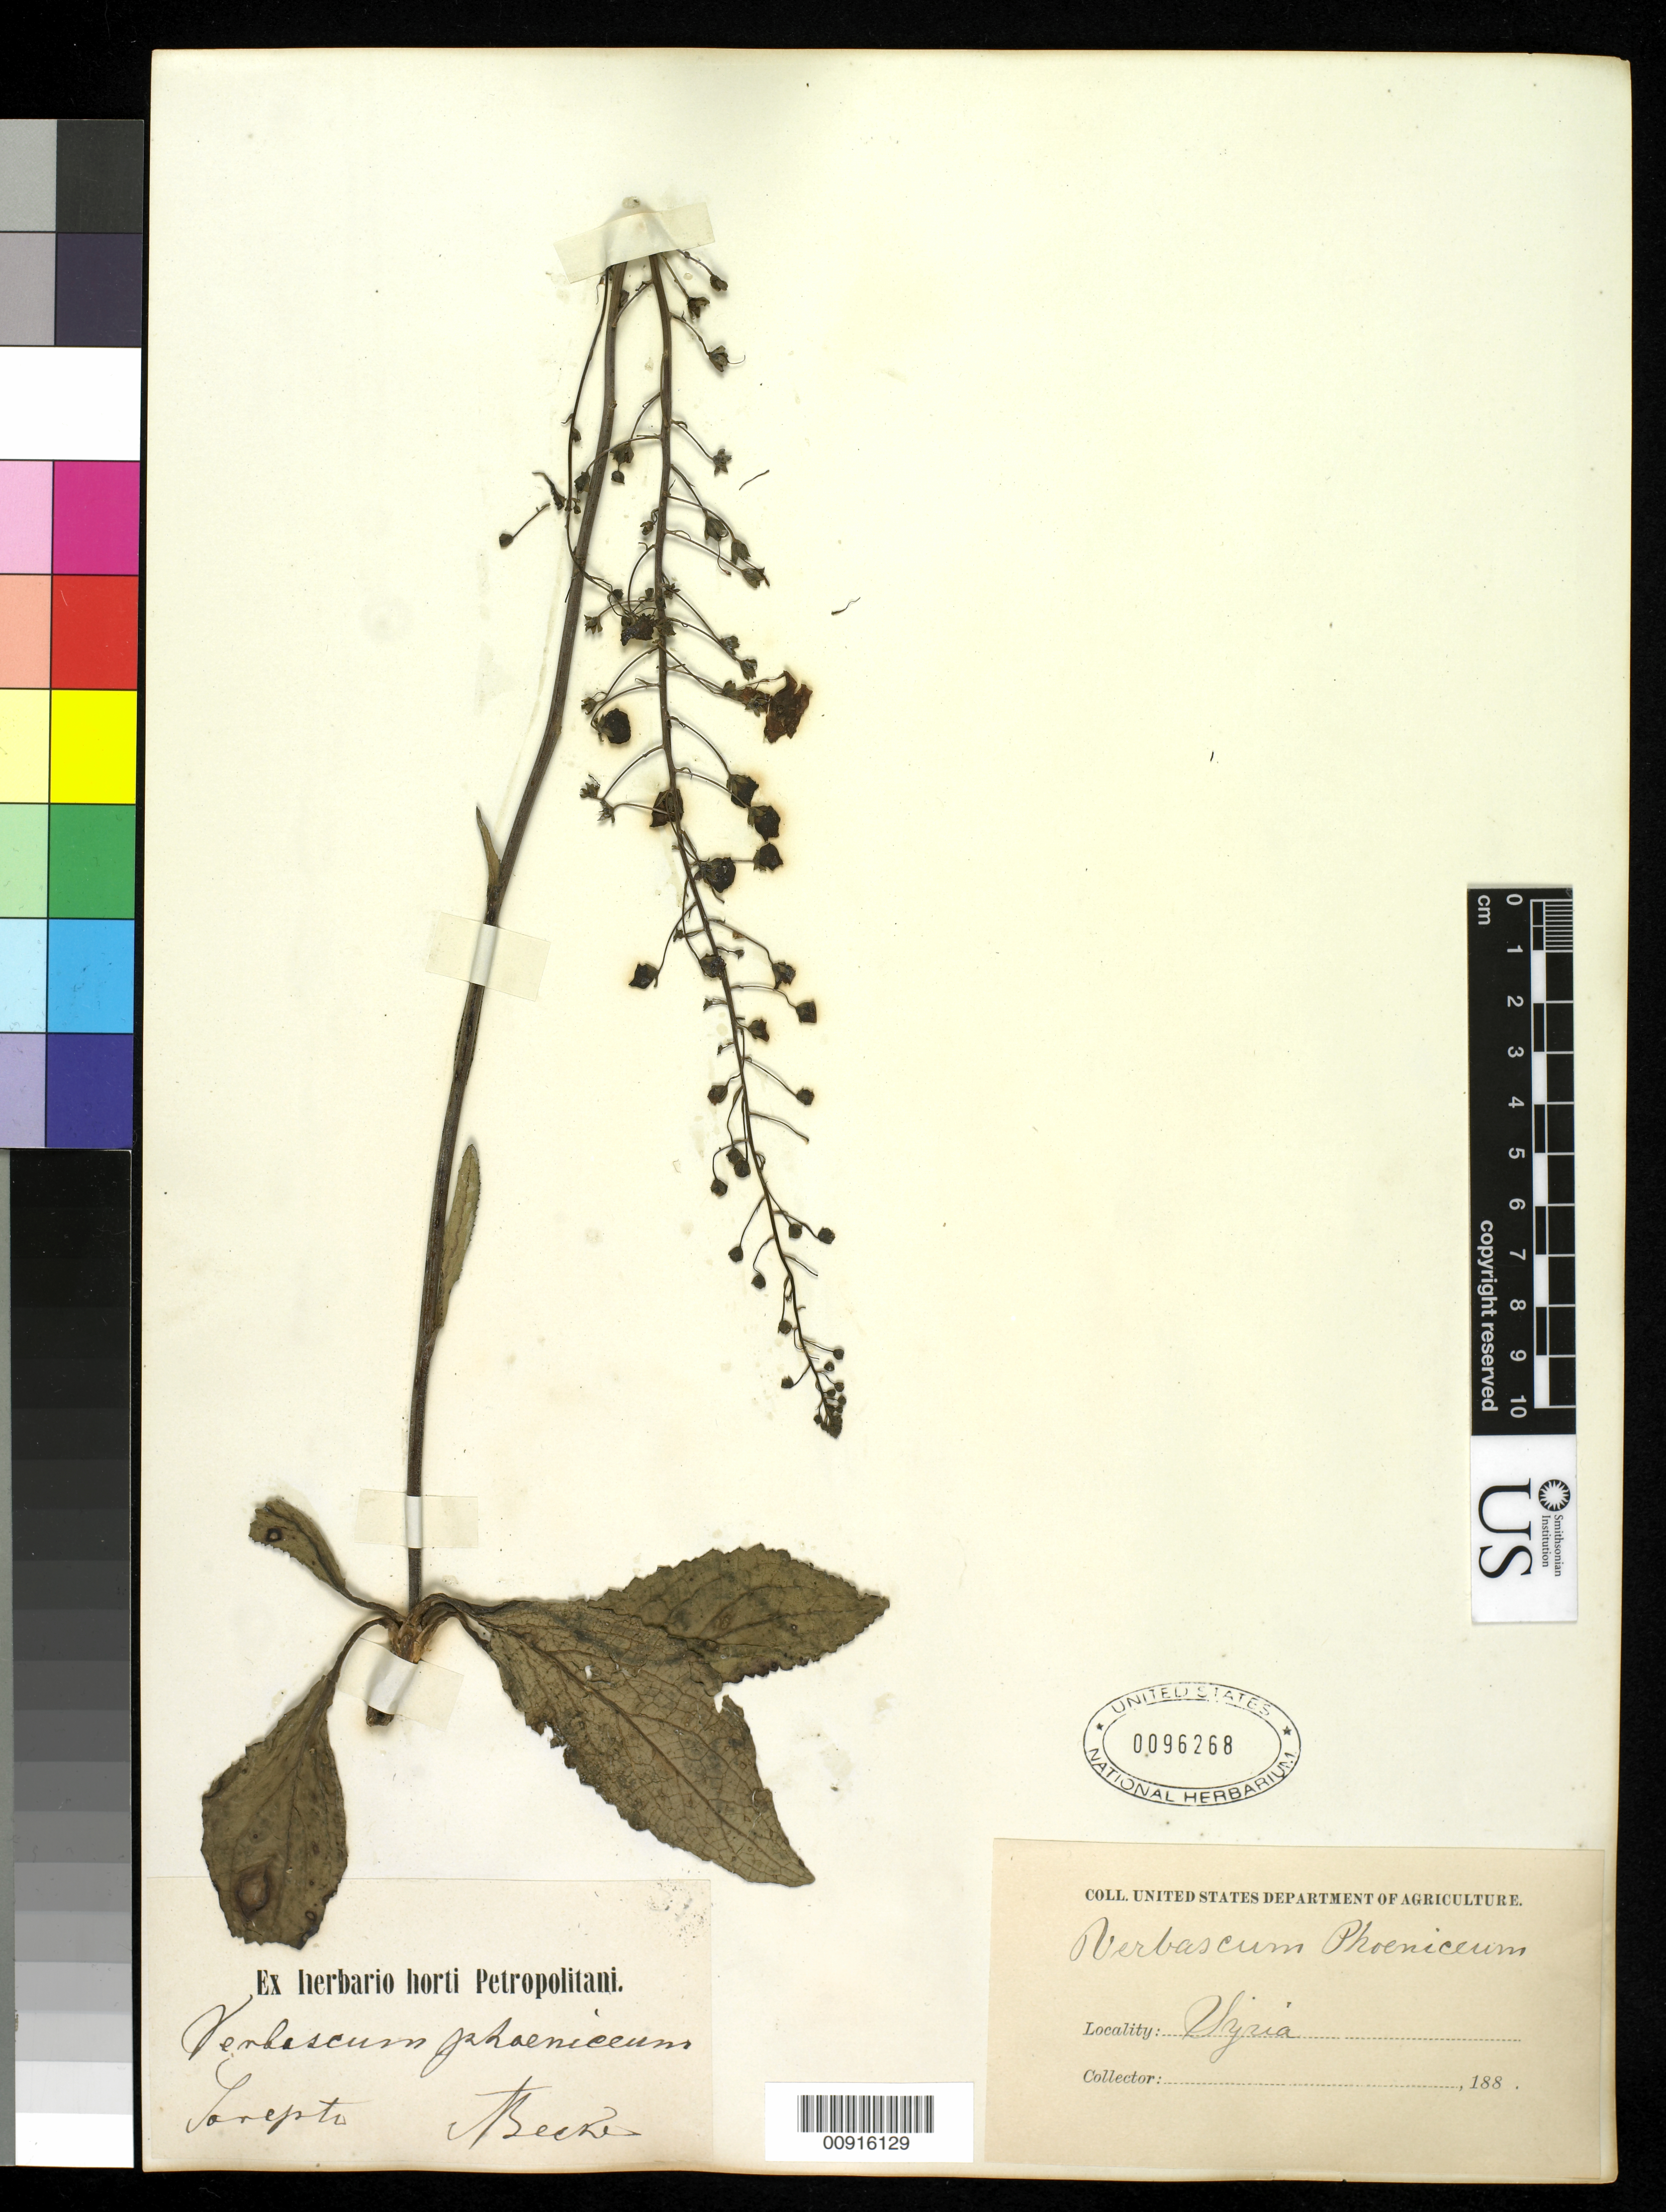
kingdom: Plantae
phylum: Tracheophyta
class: Magnoliopsida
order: Lamiales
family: Scrophulariaceae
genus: Verbascum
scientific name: Verbascum phoeniceum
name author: L.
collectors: A. Becker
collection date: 1880/1889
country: Russian Federation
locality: Sorepta, "Syria"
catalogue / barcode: US 96268